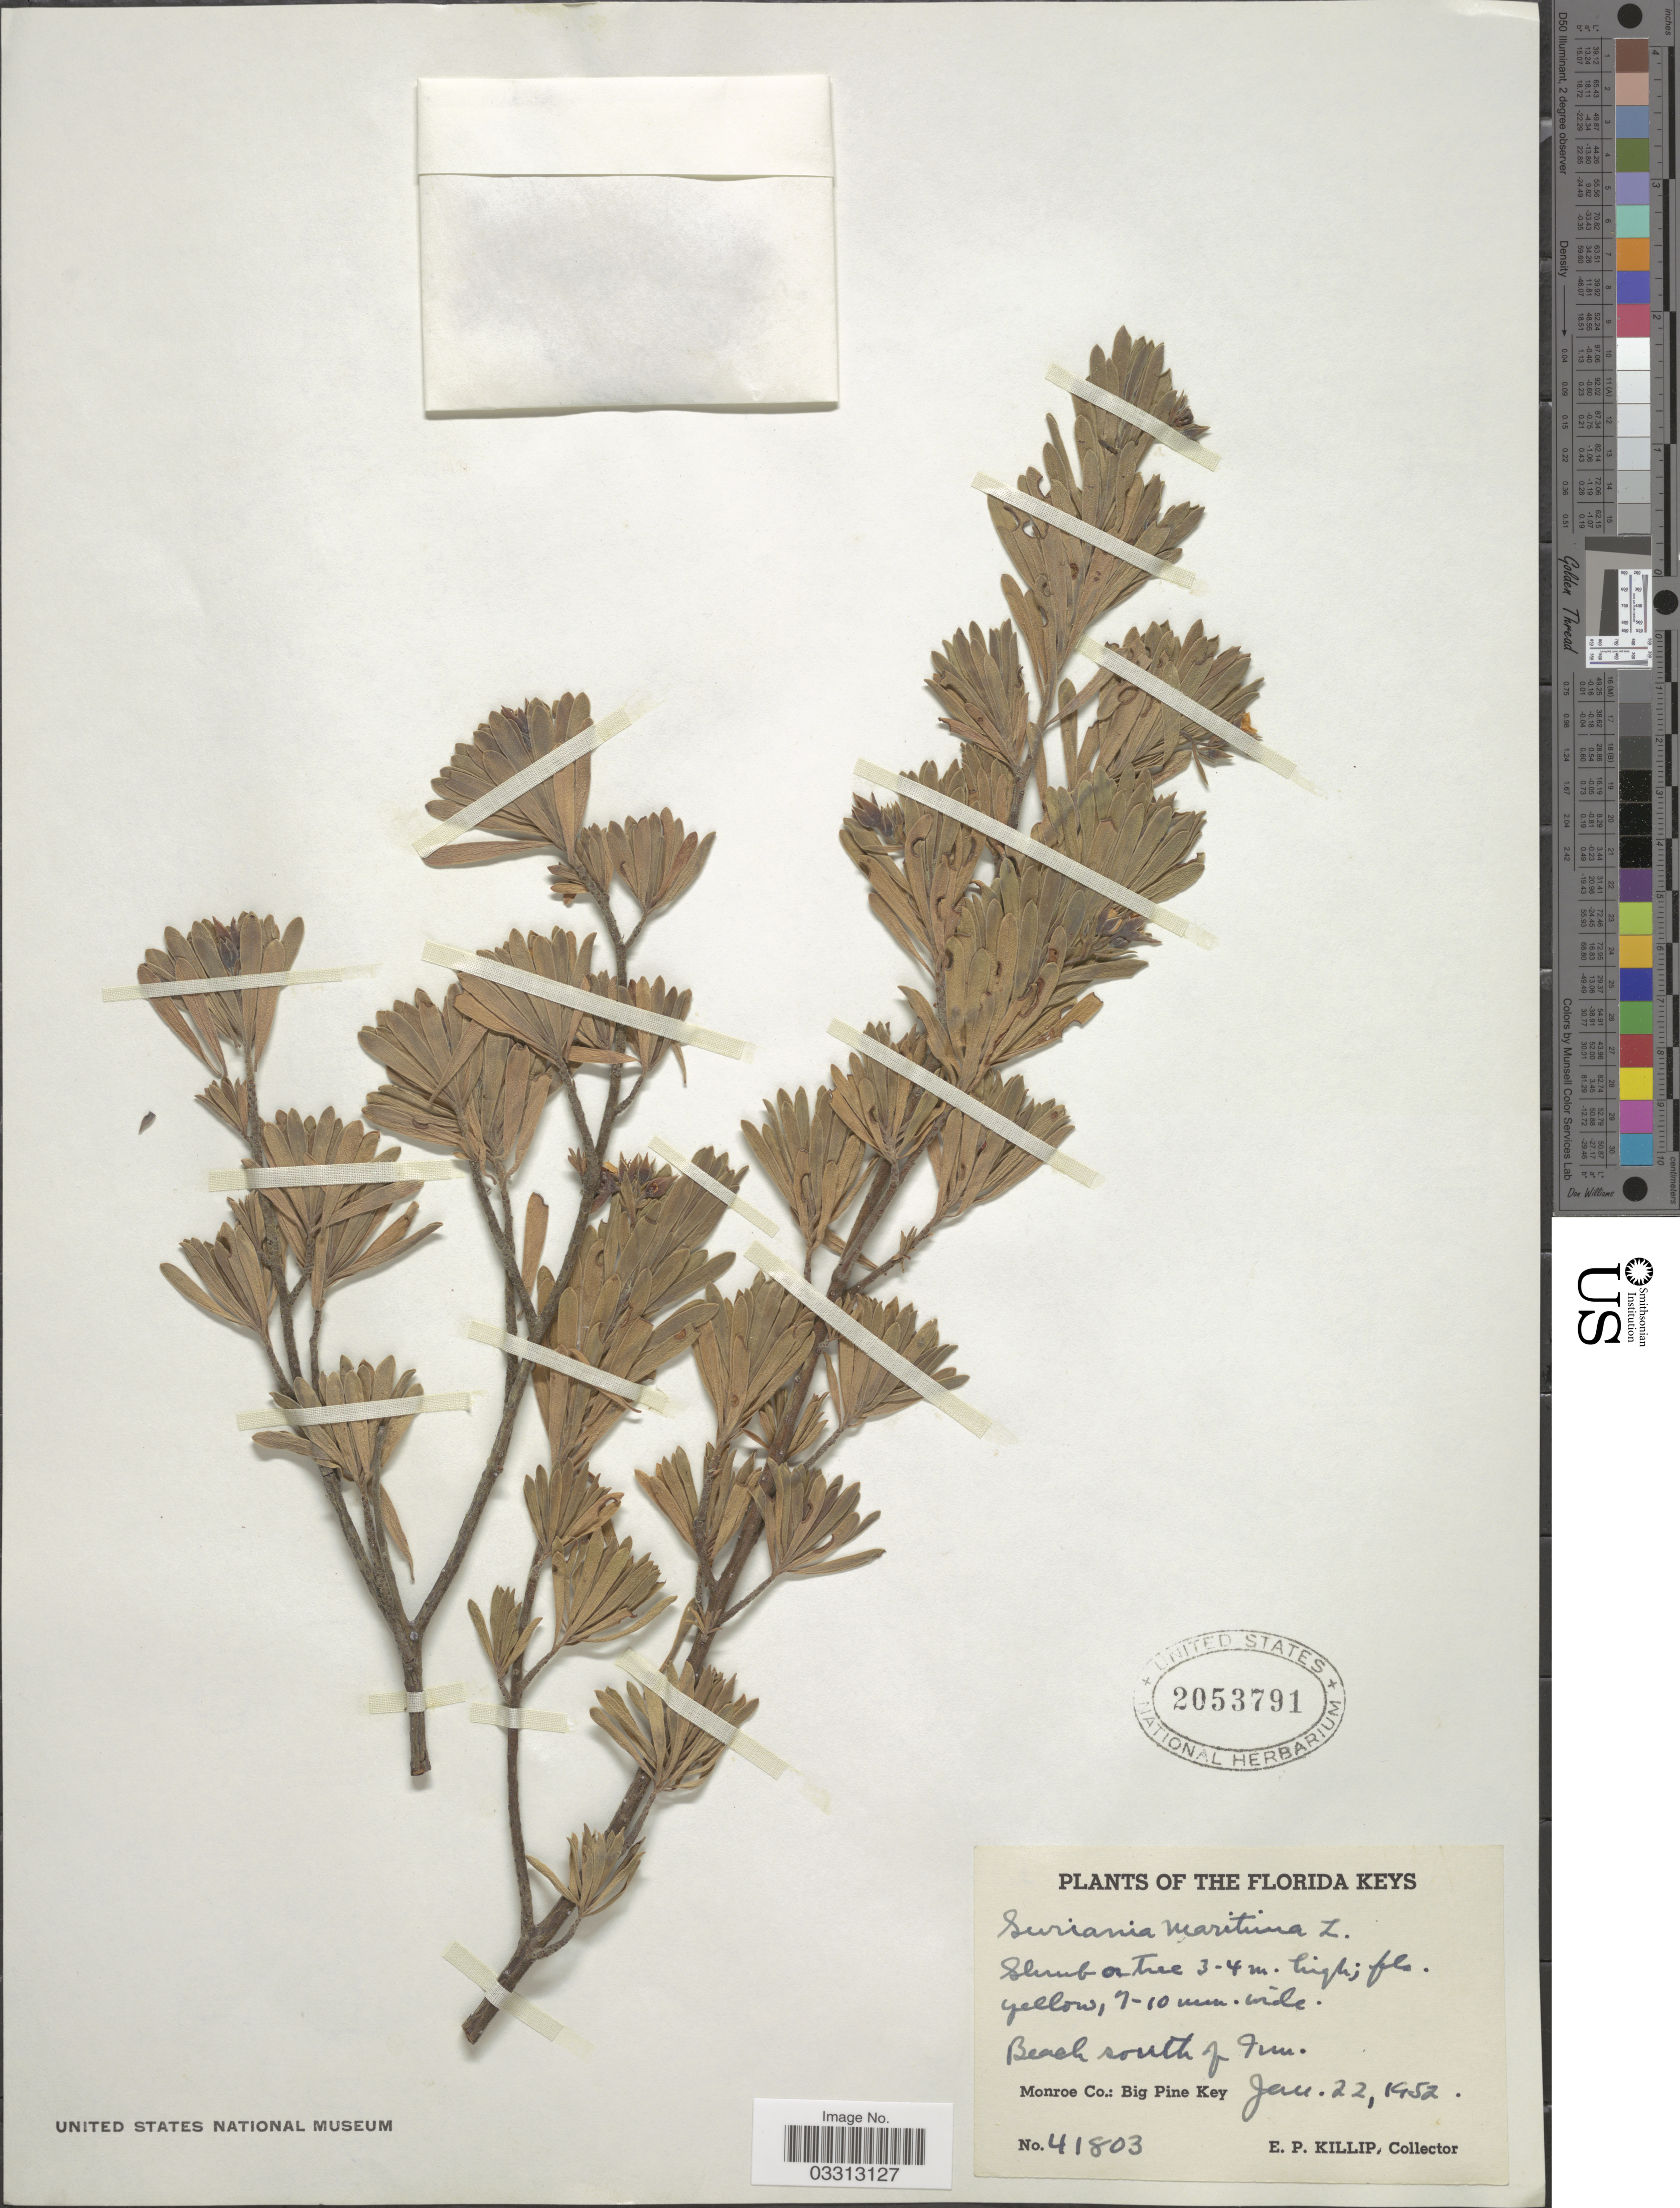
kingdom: Plantae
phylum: Tracheophyta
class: Magnoliopsida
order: Fabales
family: Surianaceae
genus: Suriana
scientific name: Suriana maritima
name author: L.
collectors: E. P. Killip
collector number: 41803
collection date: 1952-01-22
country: United States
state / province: Florida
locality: The Florida Keys. Beach of south of Inn. Monroe Co.: Big Pine Key.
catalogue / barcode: US 2053791